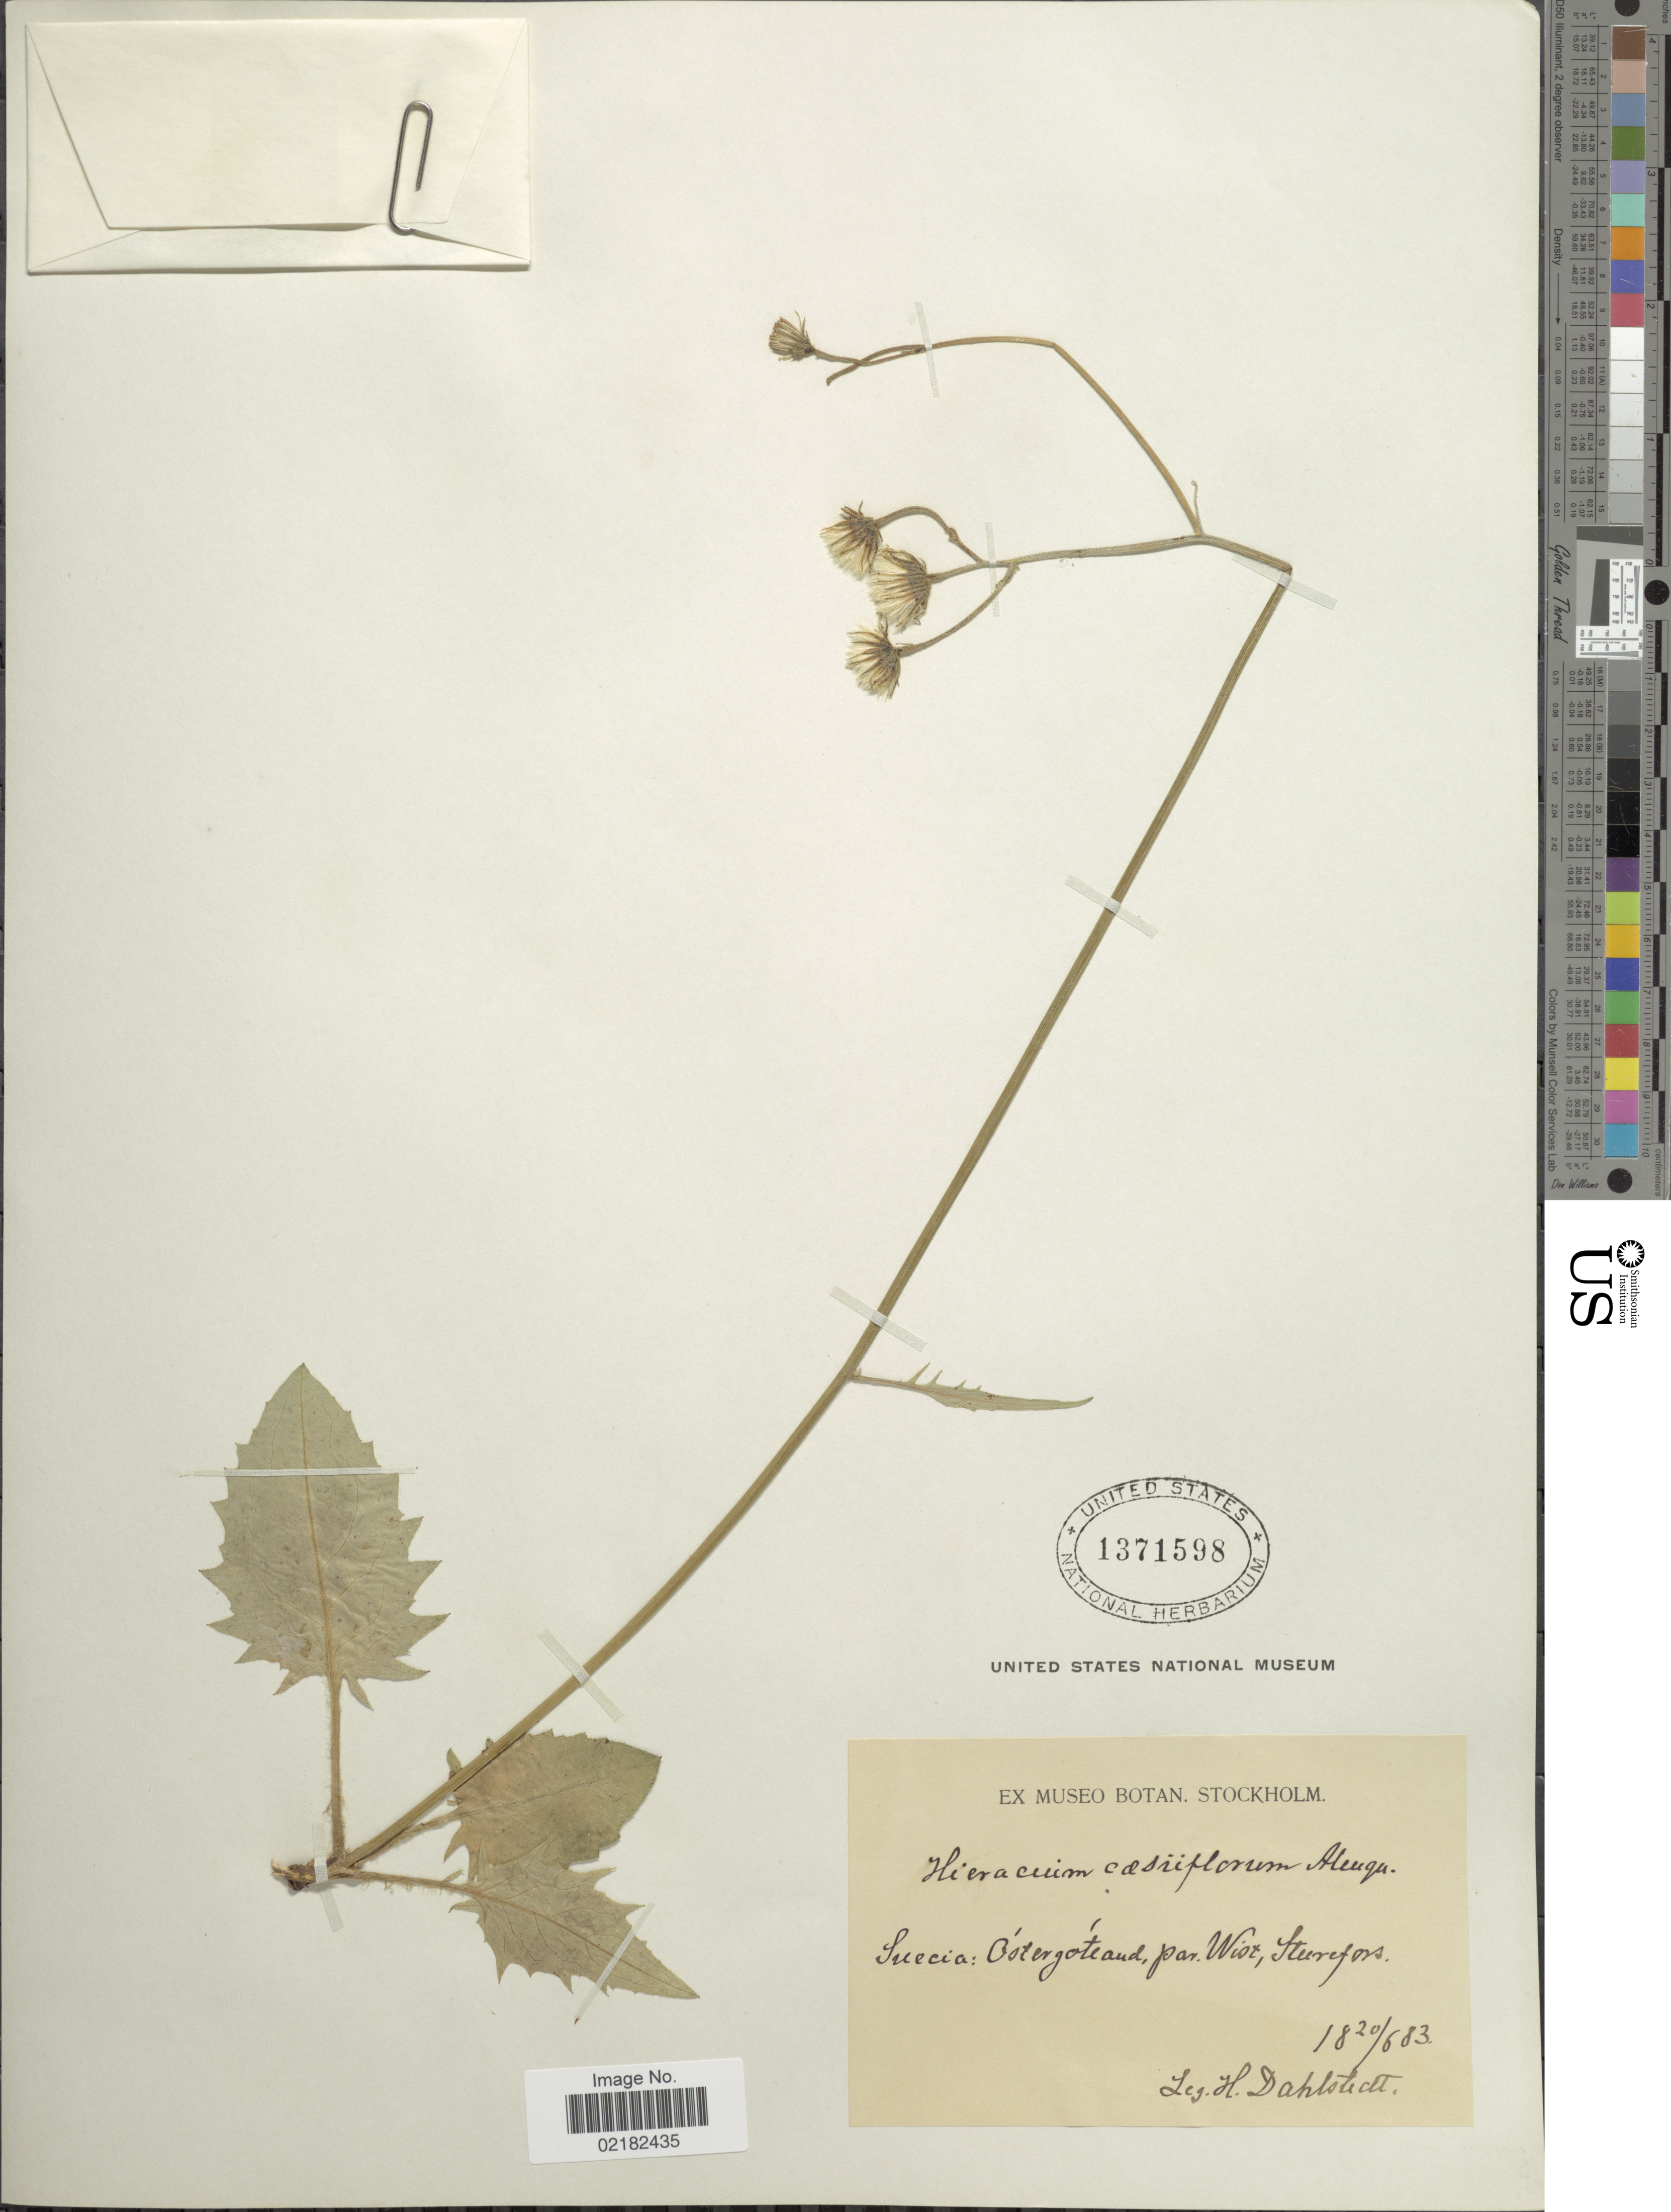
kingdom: Plantae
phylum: Tracheophyta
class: Magnoliopsida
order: Asterales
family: Asteraceae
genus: Hieracium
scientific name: Hieracium bifidum subsp. caesiiflorum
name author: (Norrl.) Zahn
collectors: H. G. Dahlstedt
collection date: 1883-06-20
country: Sweden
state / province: Östergötland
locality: Suecia, Ostergotland, par. West, Sturefors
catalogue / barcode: US 1371598